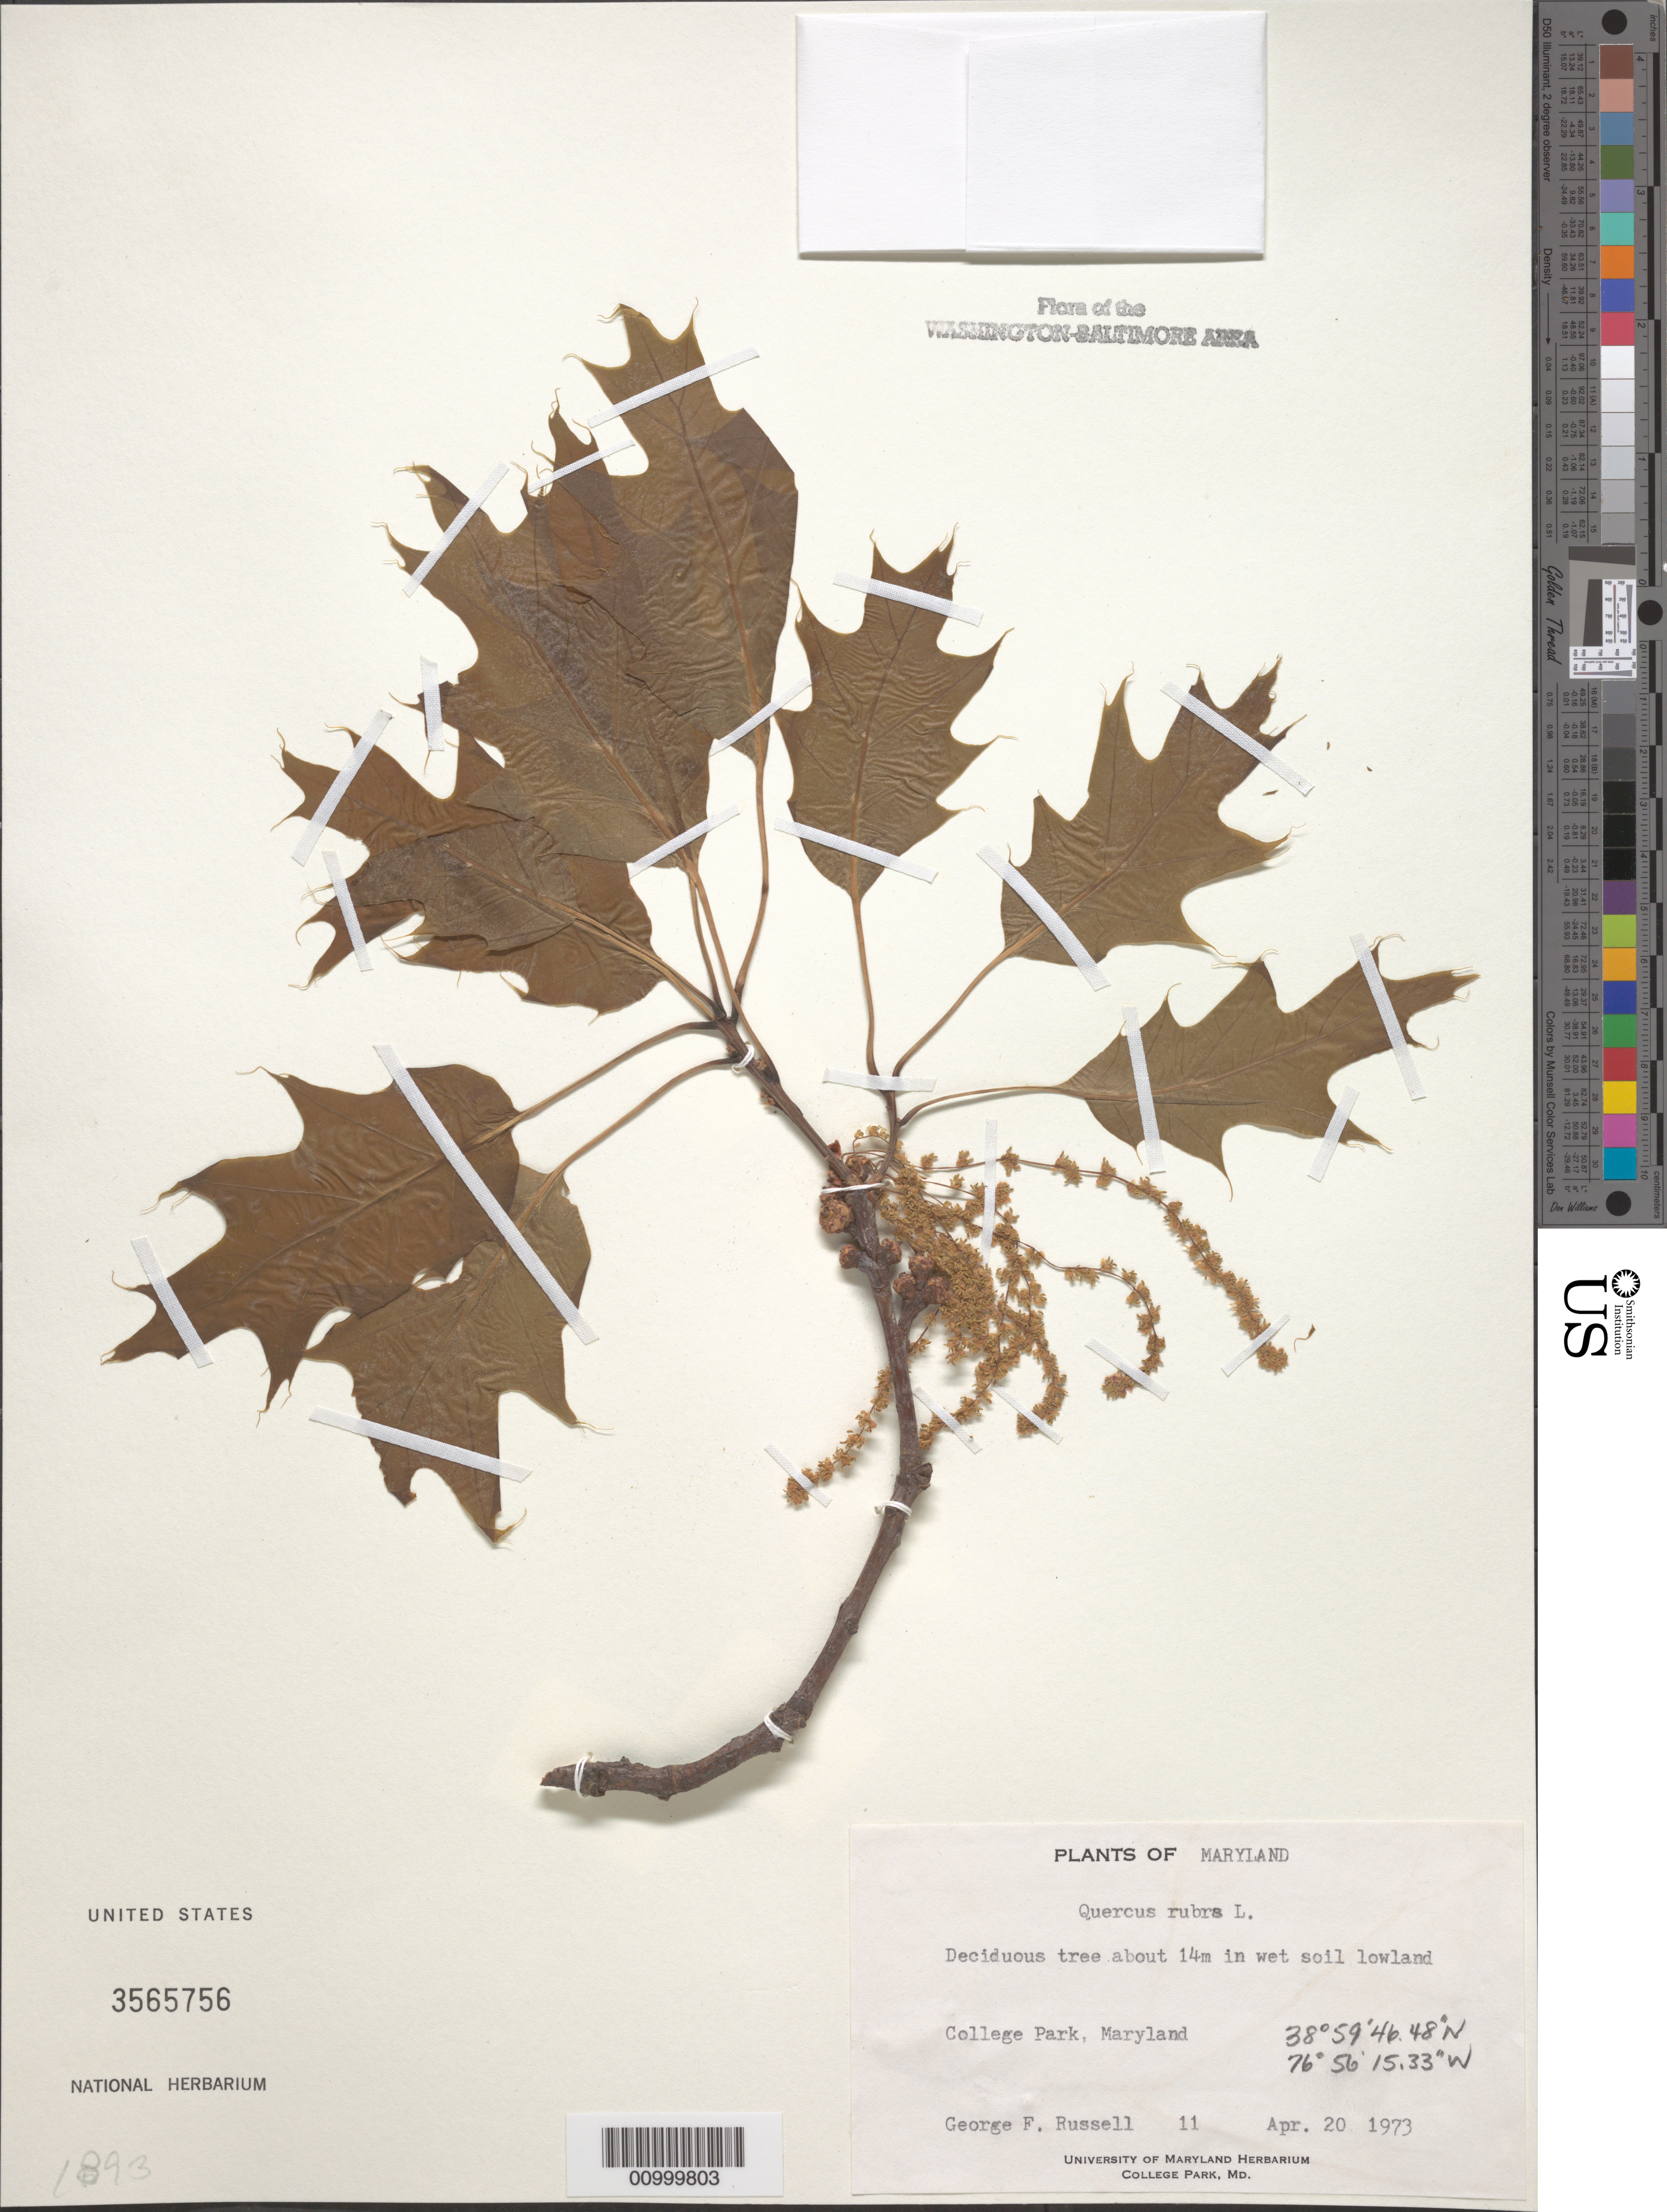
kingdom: Plantae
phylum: Tracheophyta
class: Magnoliopsida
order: Fagales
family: Fagaceae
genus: Quercus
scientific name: Quercus rubra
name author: L.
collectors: G. Russell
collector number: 11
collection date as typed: Apr. 20, 1973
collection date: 1973-04-20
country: United States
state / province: Maryland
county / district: Prince George's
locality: College Park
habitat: wet soil lowland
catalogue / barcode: US 3565756